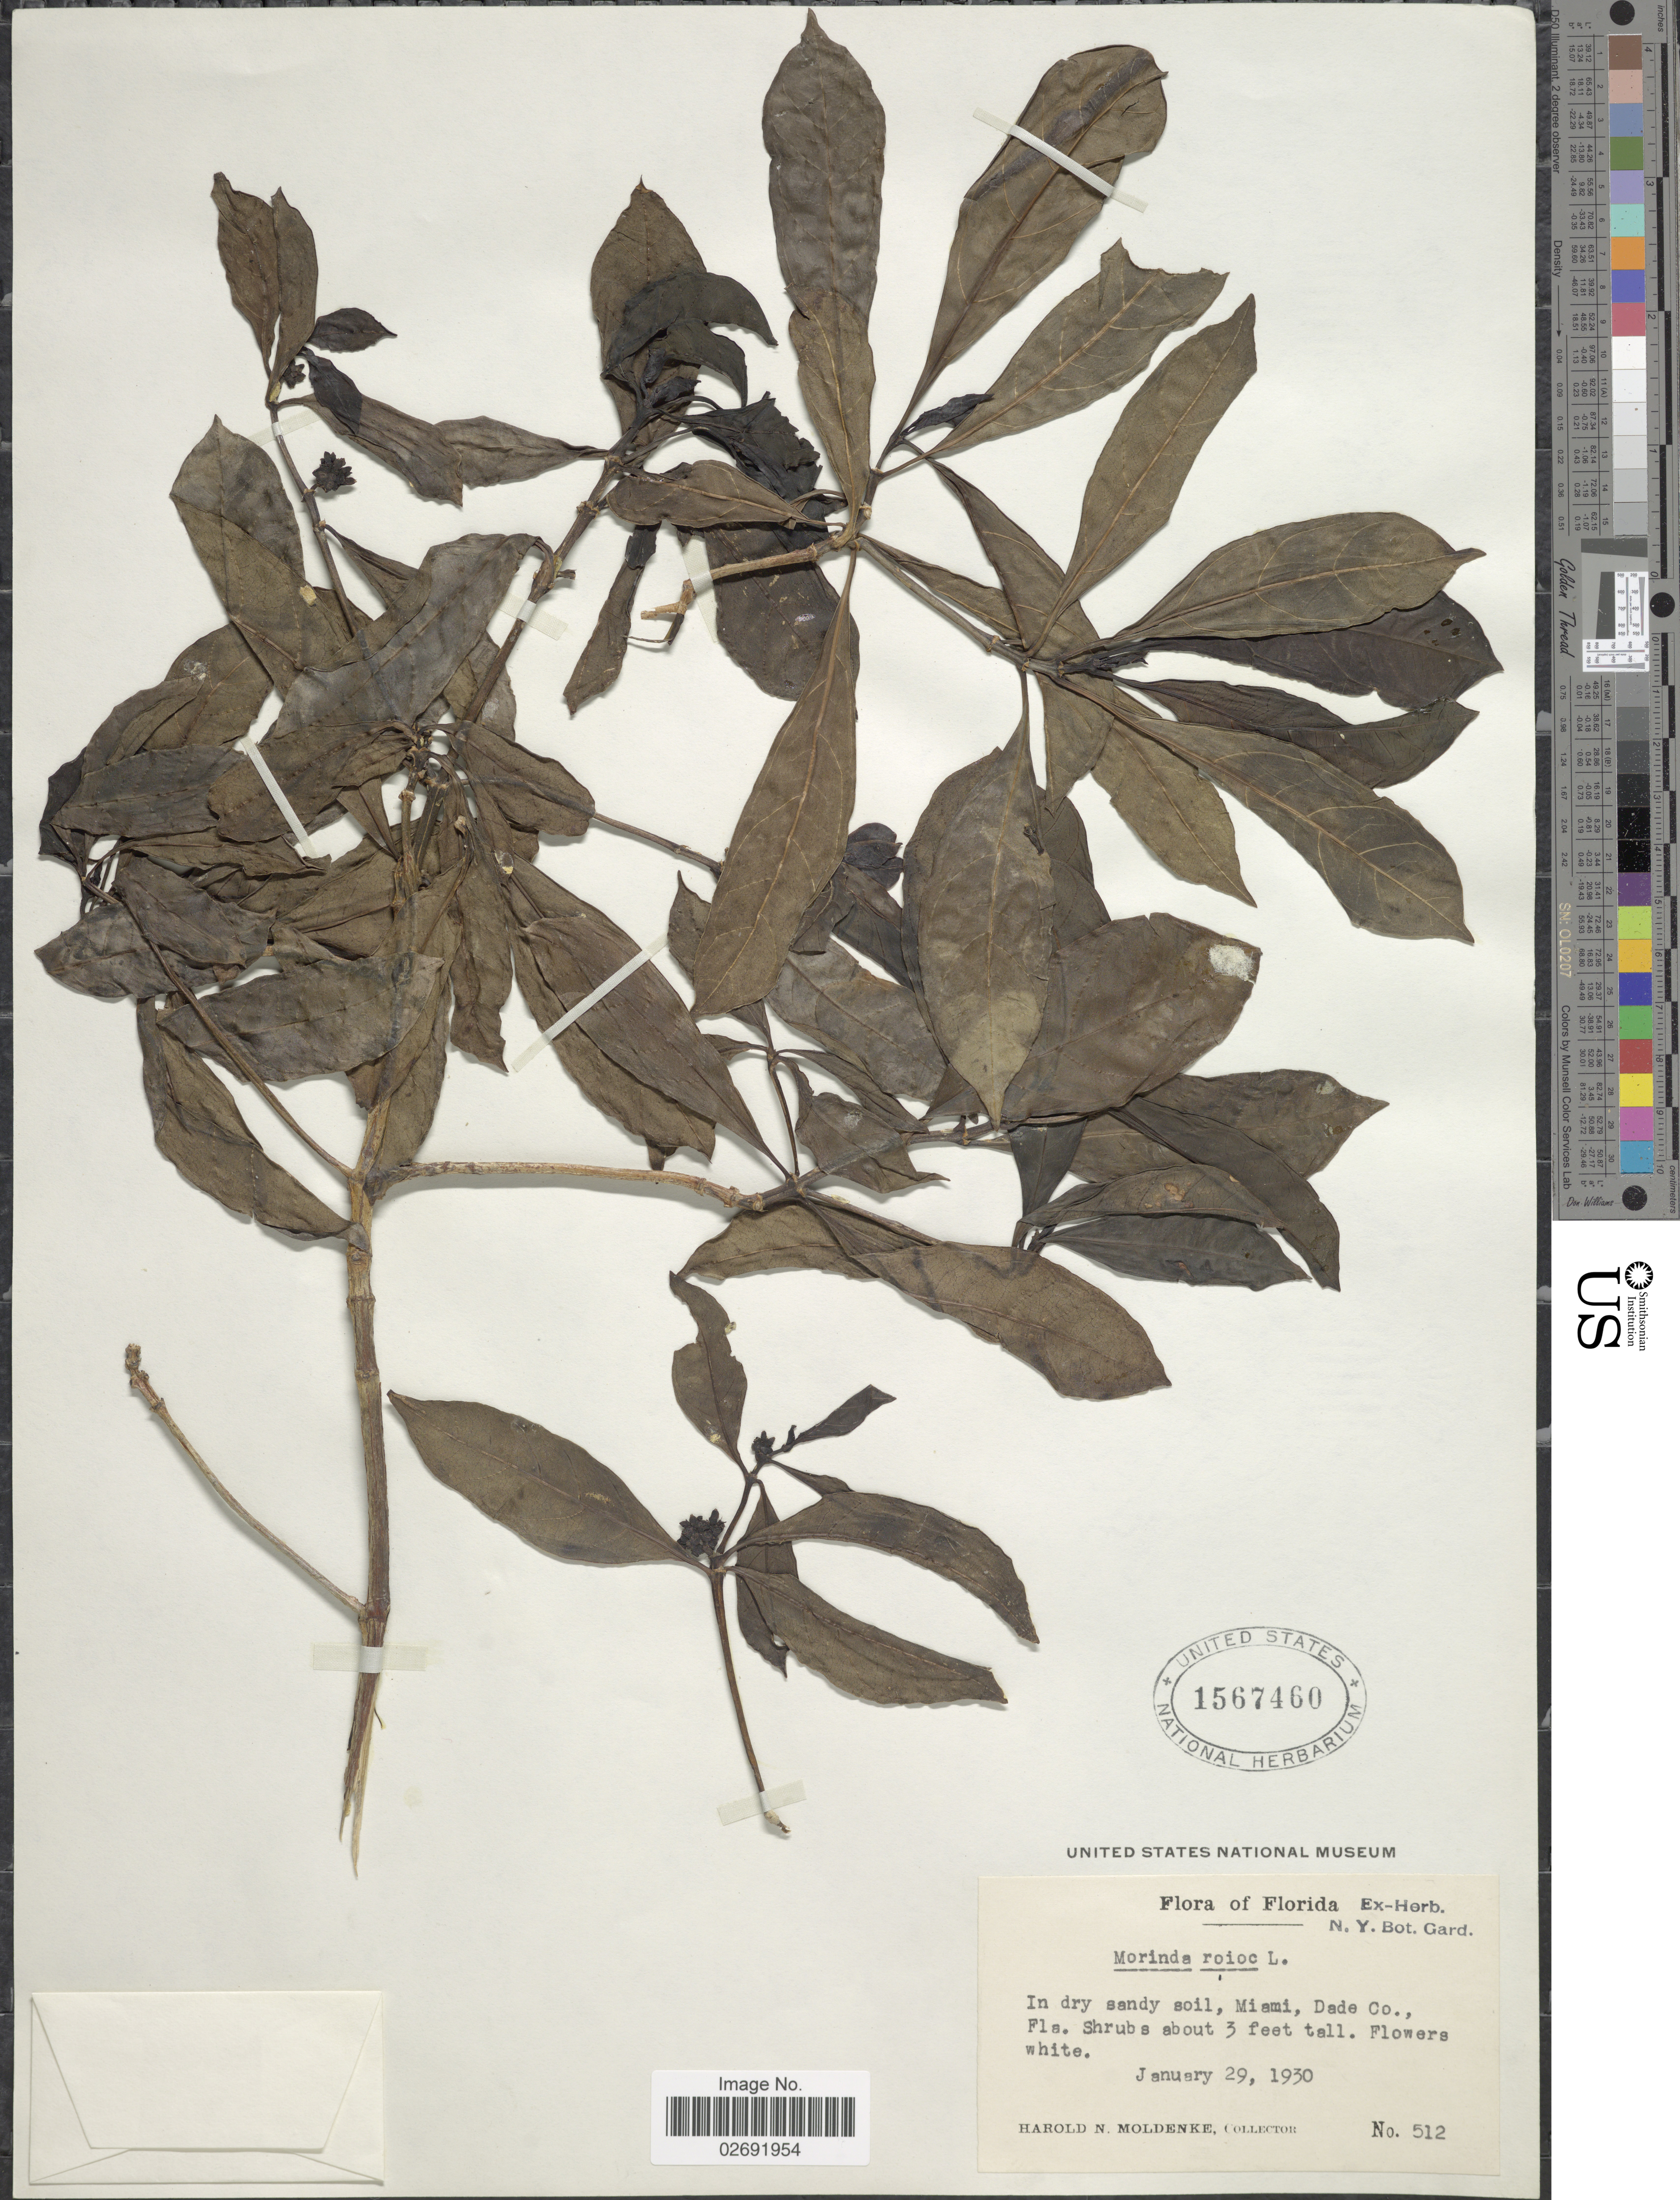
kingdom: Plantae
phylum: Tracheophyta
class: Magnoliopsida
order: Gentianales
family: Rubiaceae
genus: Morinda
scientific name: Morinda royoc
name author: L.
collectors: H. N. Moldenke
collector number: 512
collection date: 1930-01-29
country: United States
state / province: Florida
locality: In dry sandy soil, Miami, Dade Co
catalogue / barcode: US 1567460